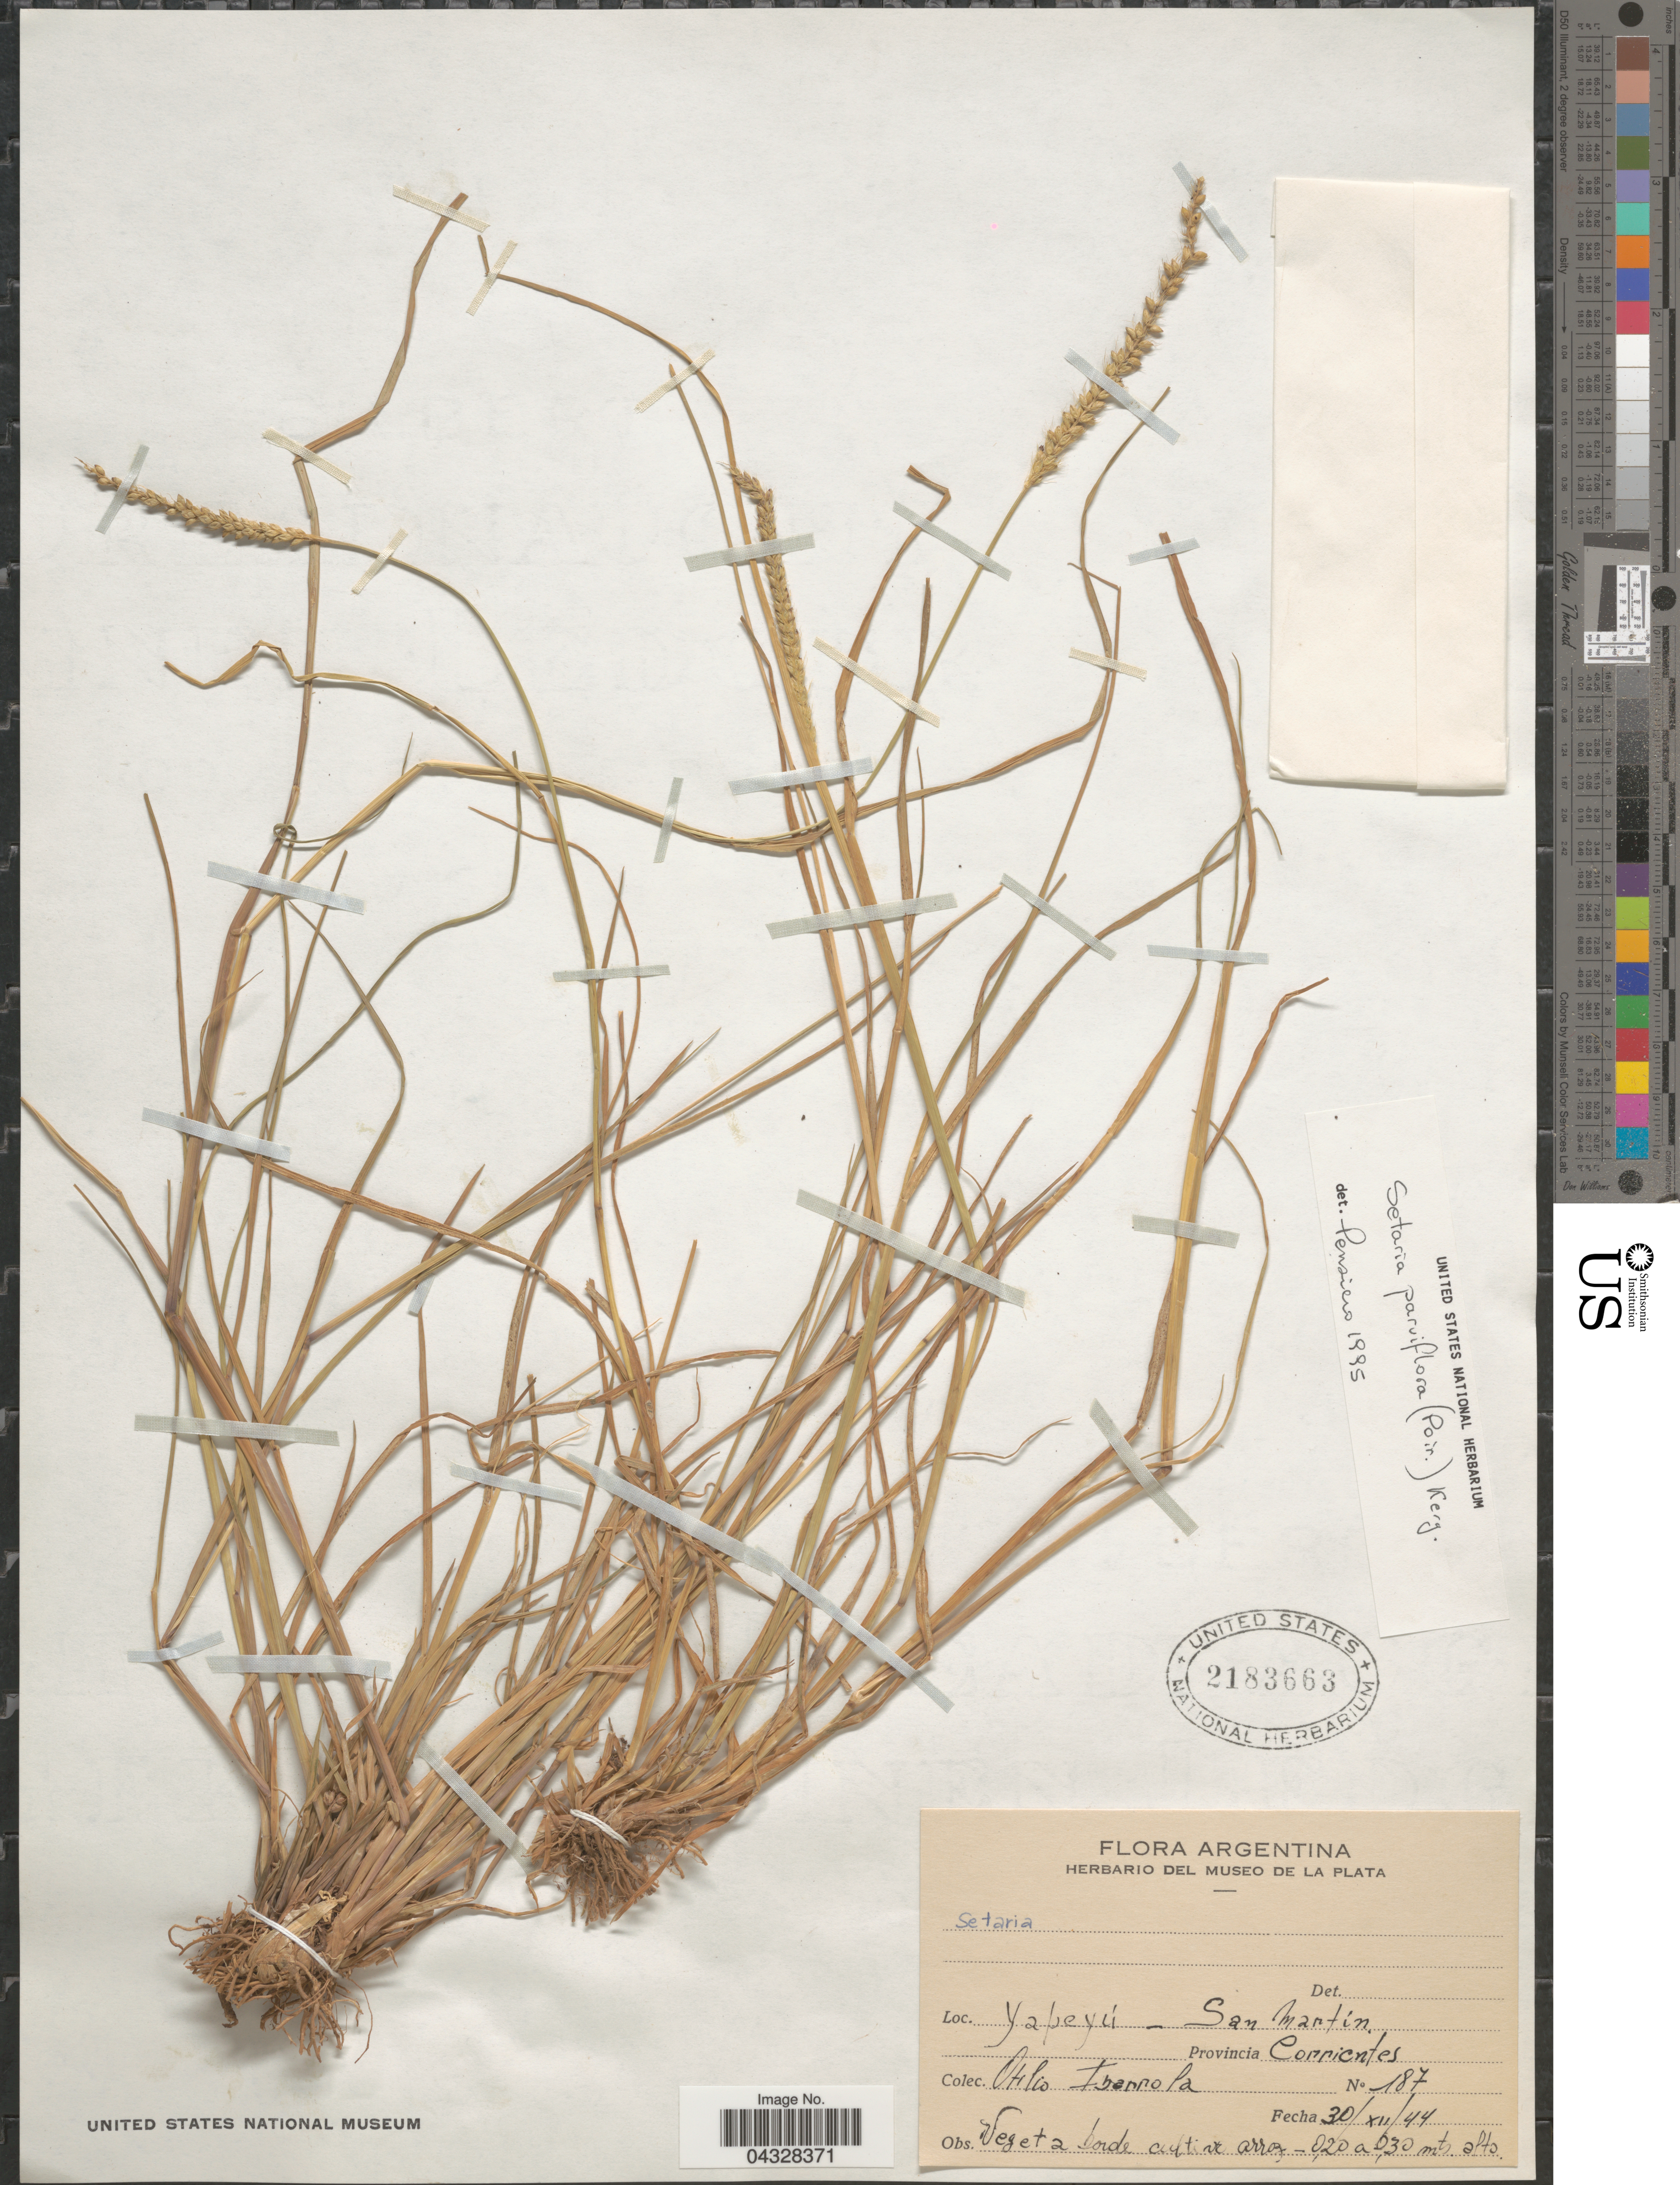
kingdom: Plantae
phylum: Tracheophyta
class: Liliopsida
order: Poales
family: Poaceae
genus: Setaria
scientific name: Setaria parviflora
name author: (Poir.) Kerguélen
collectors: O. Ibarrola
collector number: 187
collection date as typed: Transcribed d/m/y: 30/12/44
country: Argentina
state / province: Corrientes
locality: Yapeyú-San Martin.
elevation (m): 0.2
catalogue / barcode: US 2183663